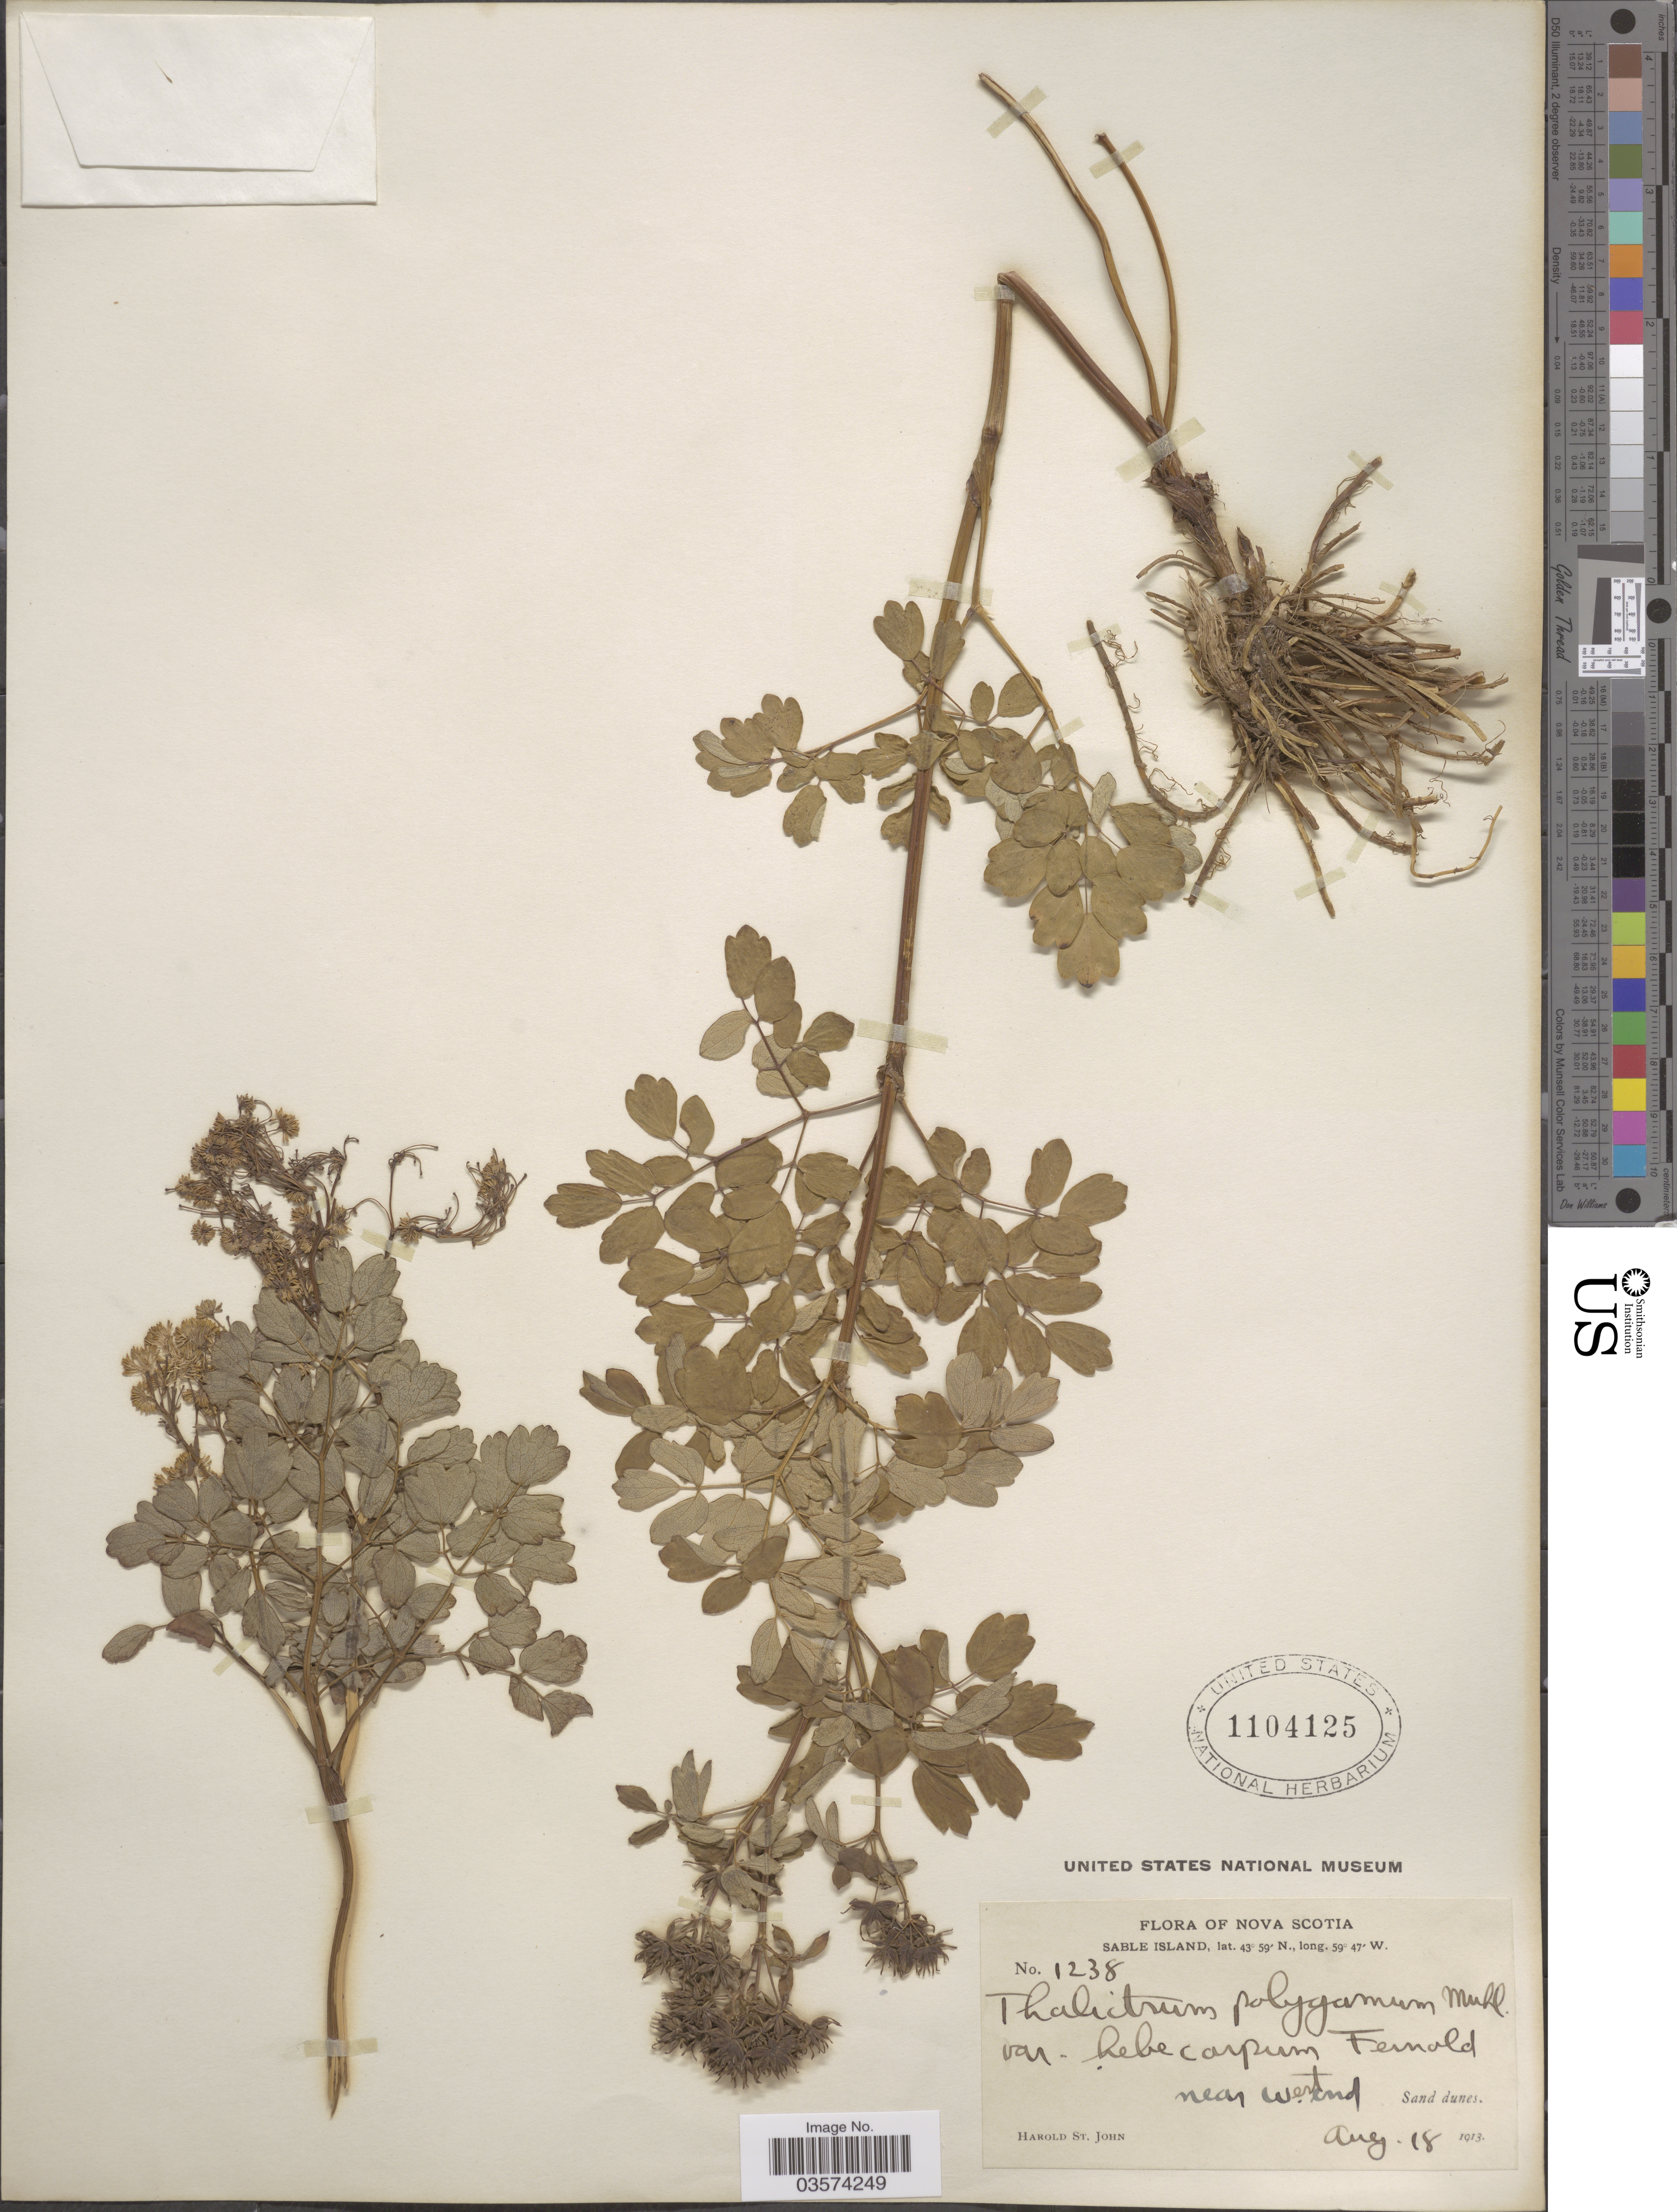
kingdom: Plantae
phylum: Tracheophyta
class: Magnoliopsida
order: Ranunculales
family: Ranunculaceae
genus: Thalictrum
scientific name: Thalictrum pubescens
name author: Pursh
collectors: H. St. John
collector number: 1238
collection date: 1913-08-18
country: Canada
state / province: Nova Scotia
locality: Sable Island. Near west end Sand dunes.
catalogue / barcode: US 1104125